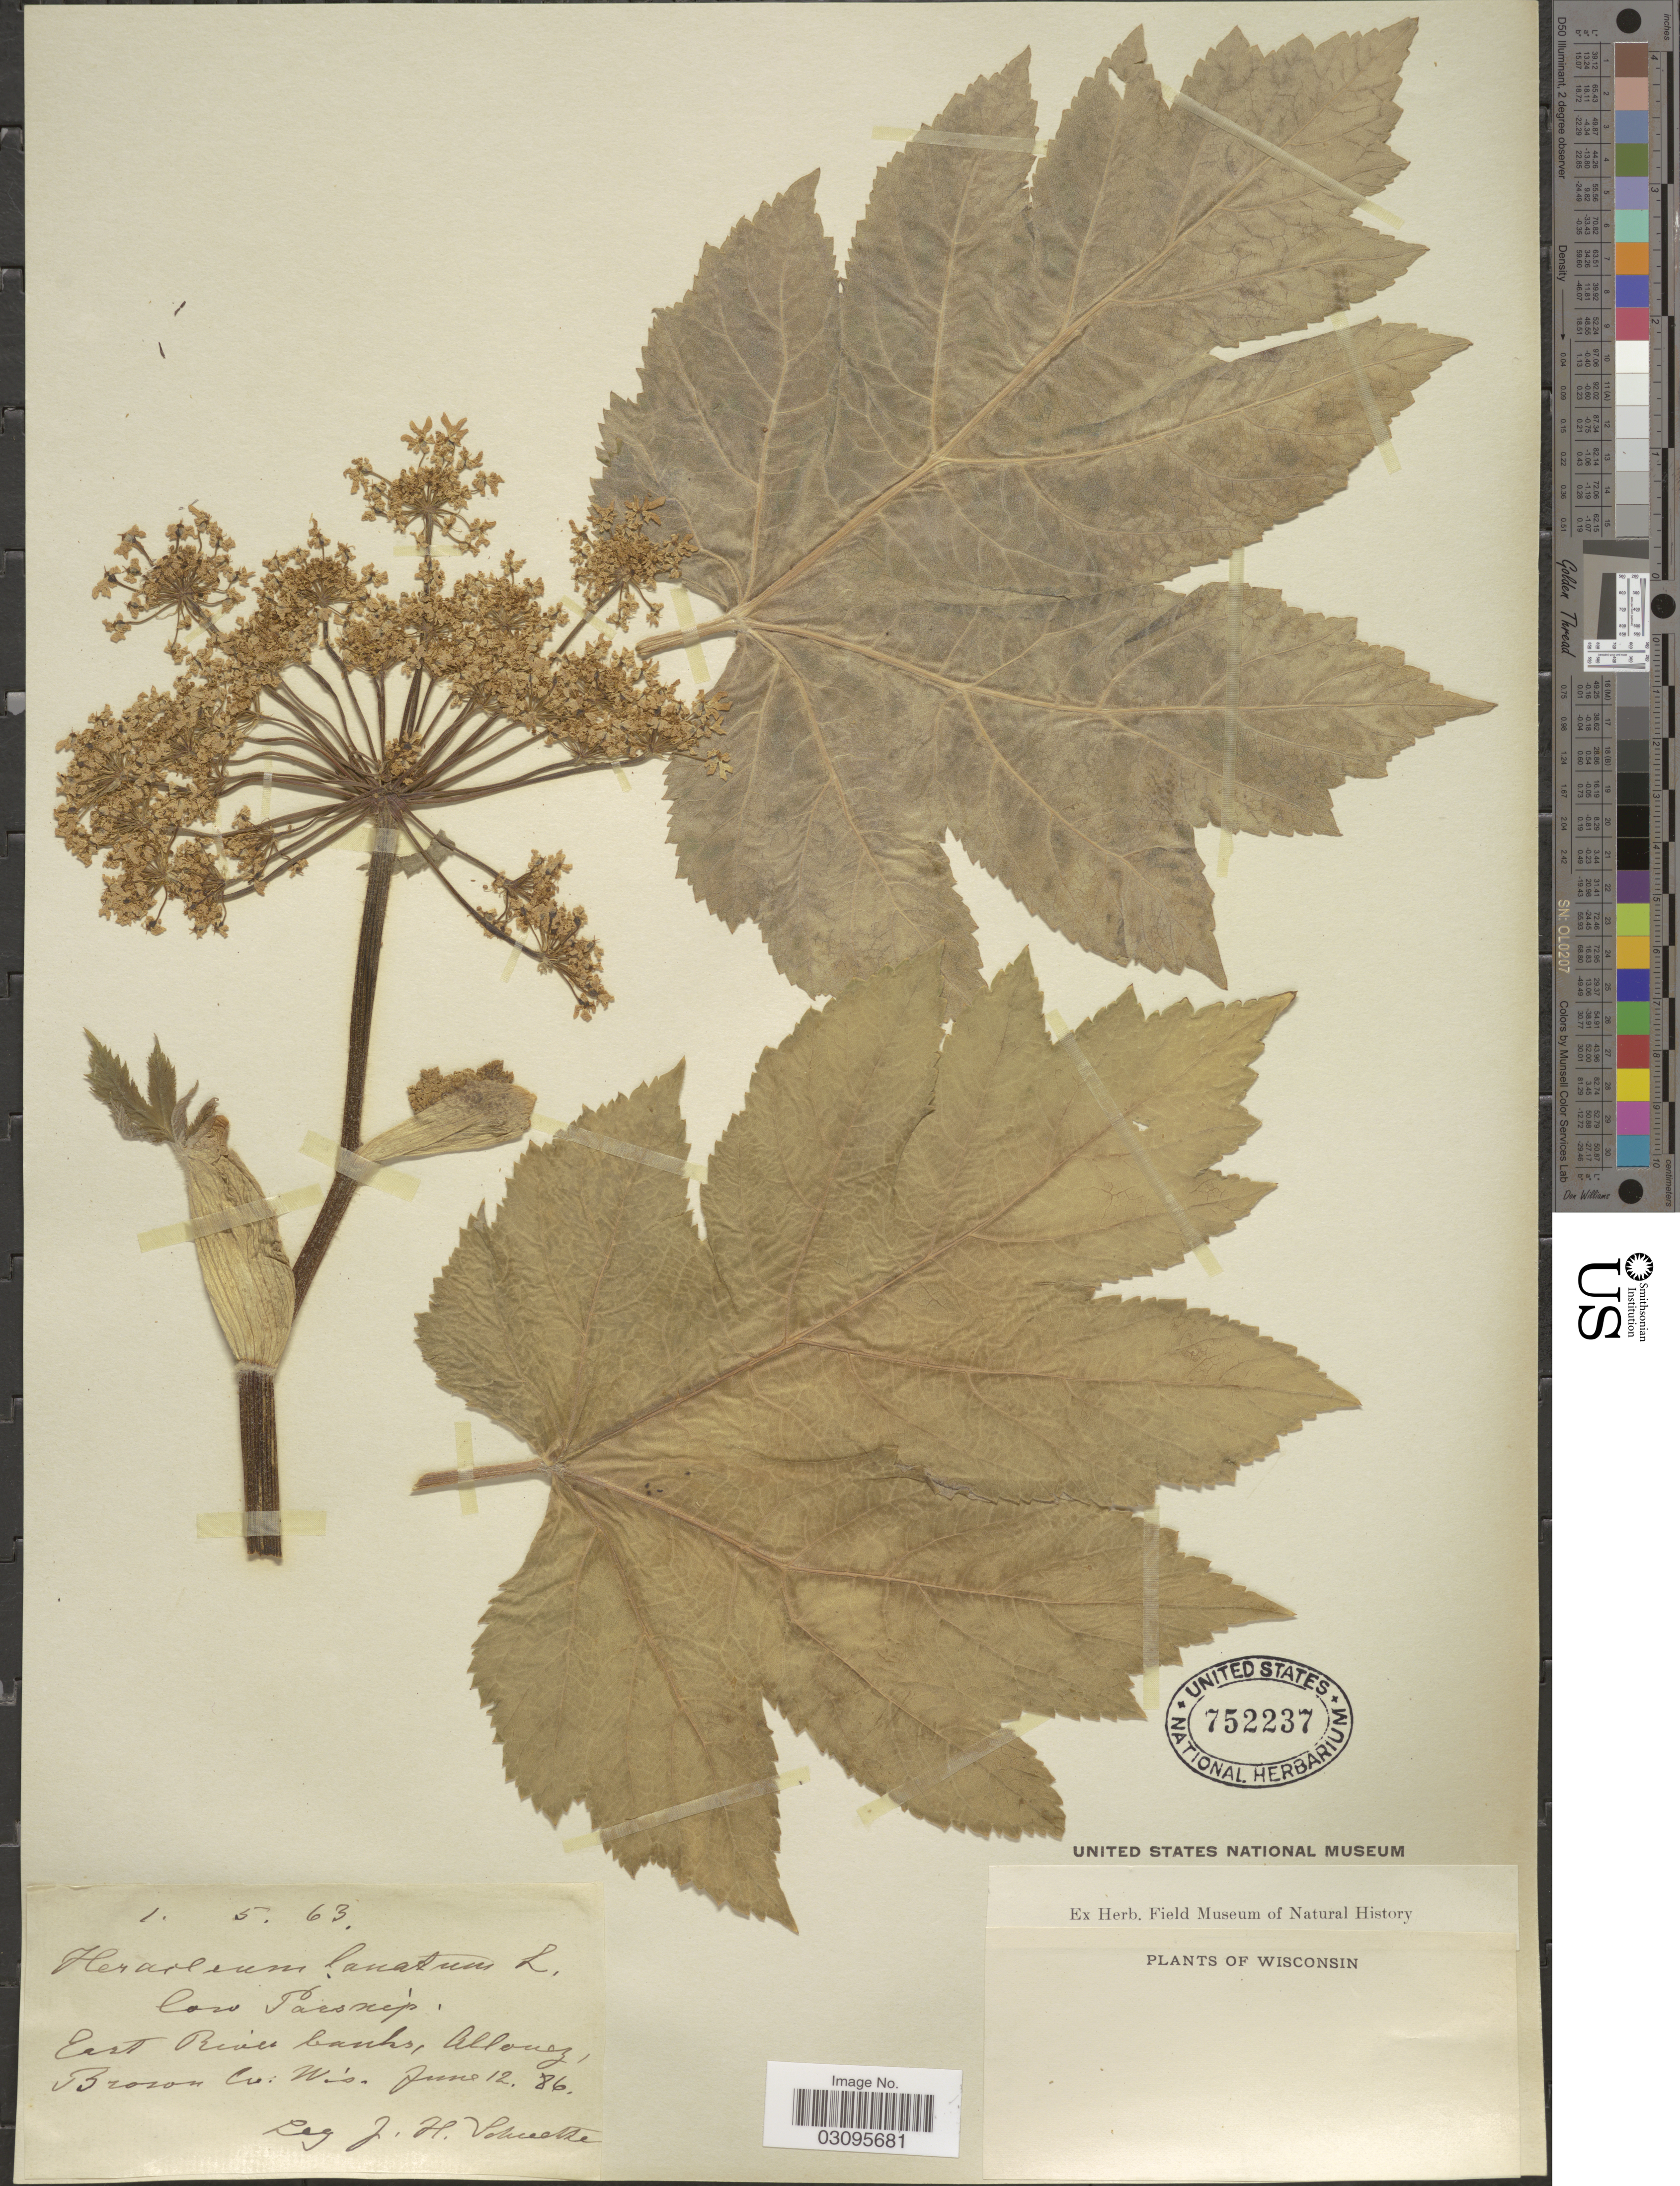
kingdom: Plantae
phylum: Tracheophyta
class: Magnoliopsida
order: Apiales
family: Apiaceae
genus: Heracleum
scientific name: Heracleum lanatum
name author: Michx.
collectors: J. H. Schuette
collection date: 1886-06-12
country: United States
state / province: Wisconsin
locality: East River banks, Albany, Brown Co: Wis.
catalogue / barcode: US 752237